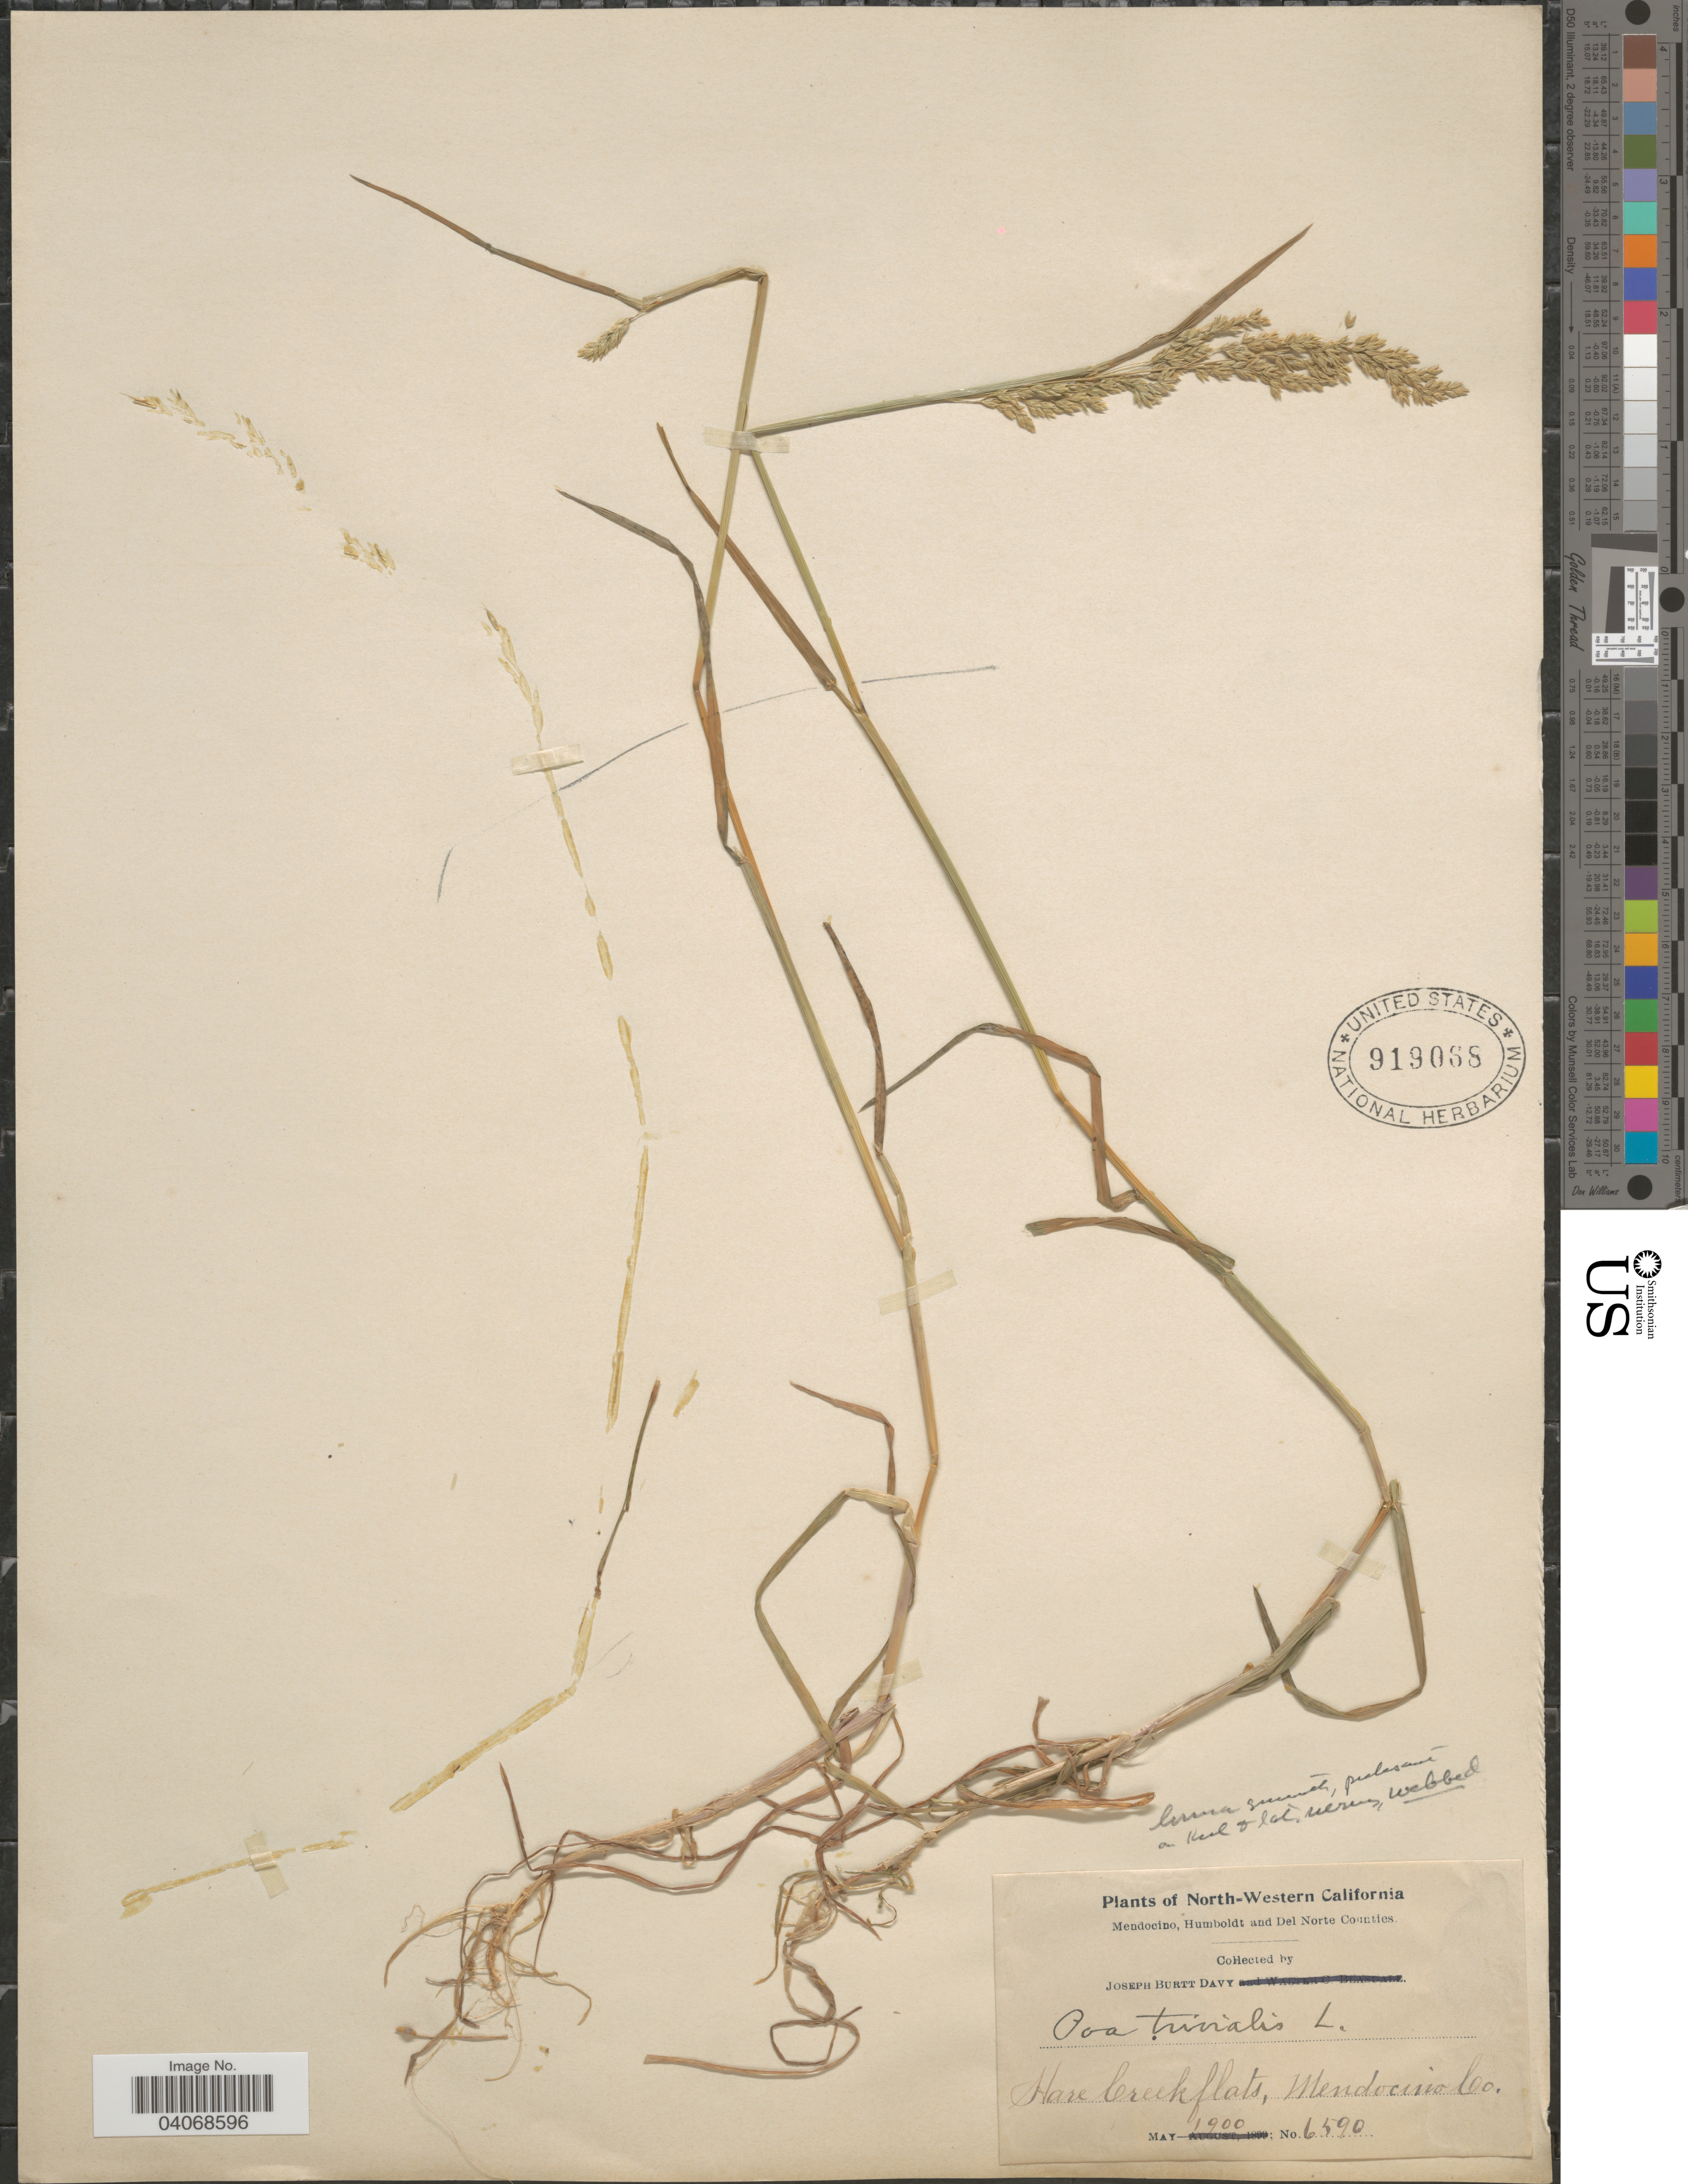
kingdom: Plantae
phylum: Tracheophyta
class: Liliopsida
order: Poales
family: Poaceae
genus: Poa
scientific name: Poa trivialis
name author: L.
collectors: J. Burtt Davy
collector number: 6590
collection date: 1900-05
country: United States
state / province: California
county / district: Mendocino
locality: North-Western California. Hare Creek flats, Mendocino Co.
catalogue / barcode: US 919068